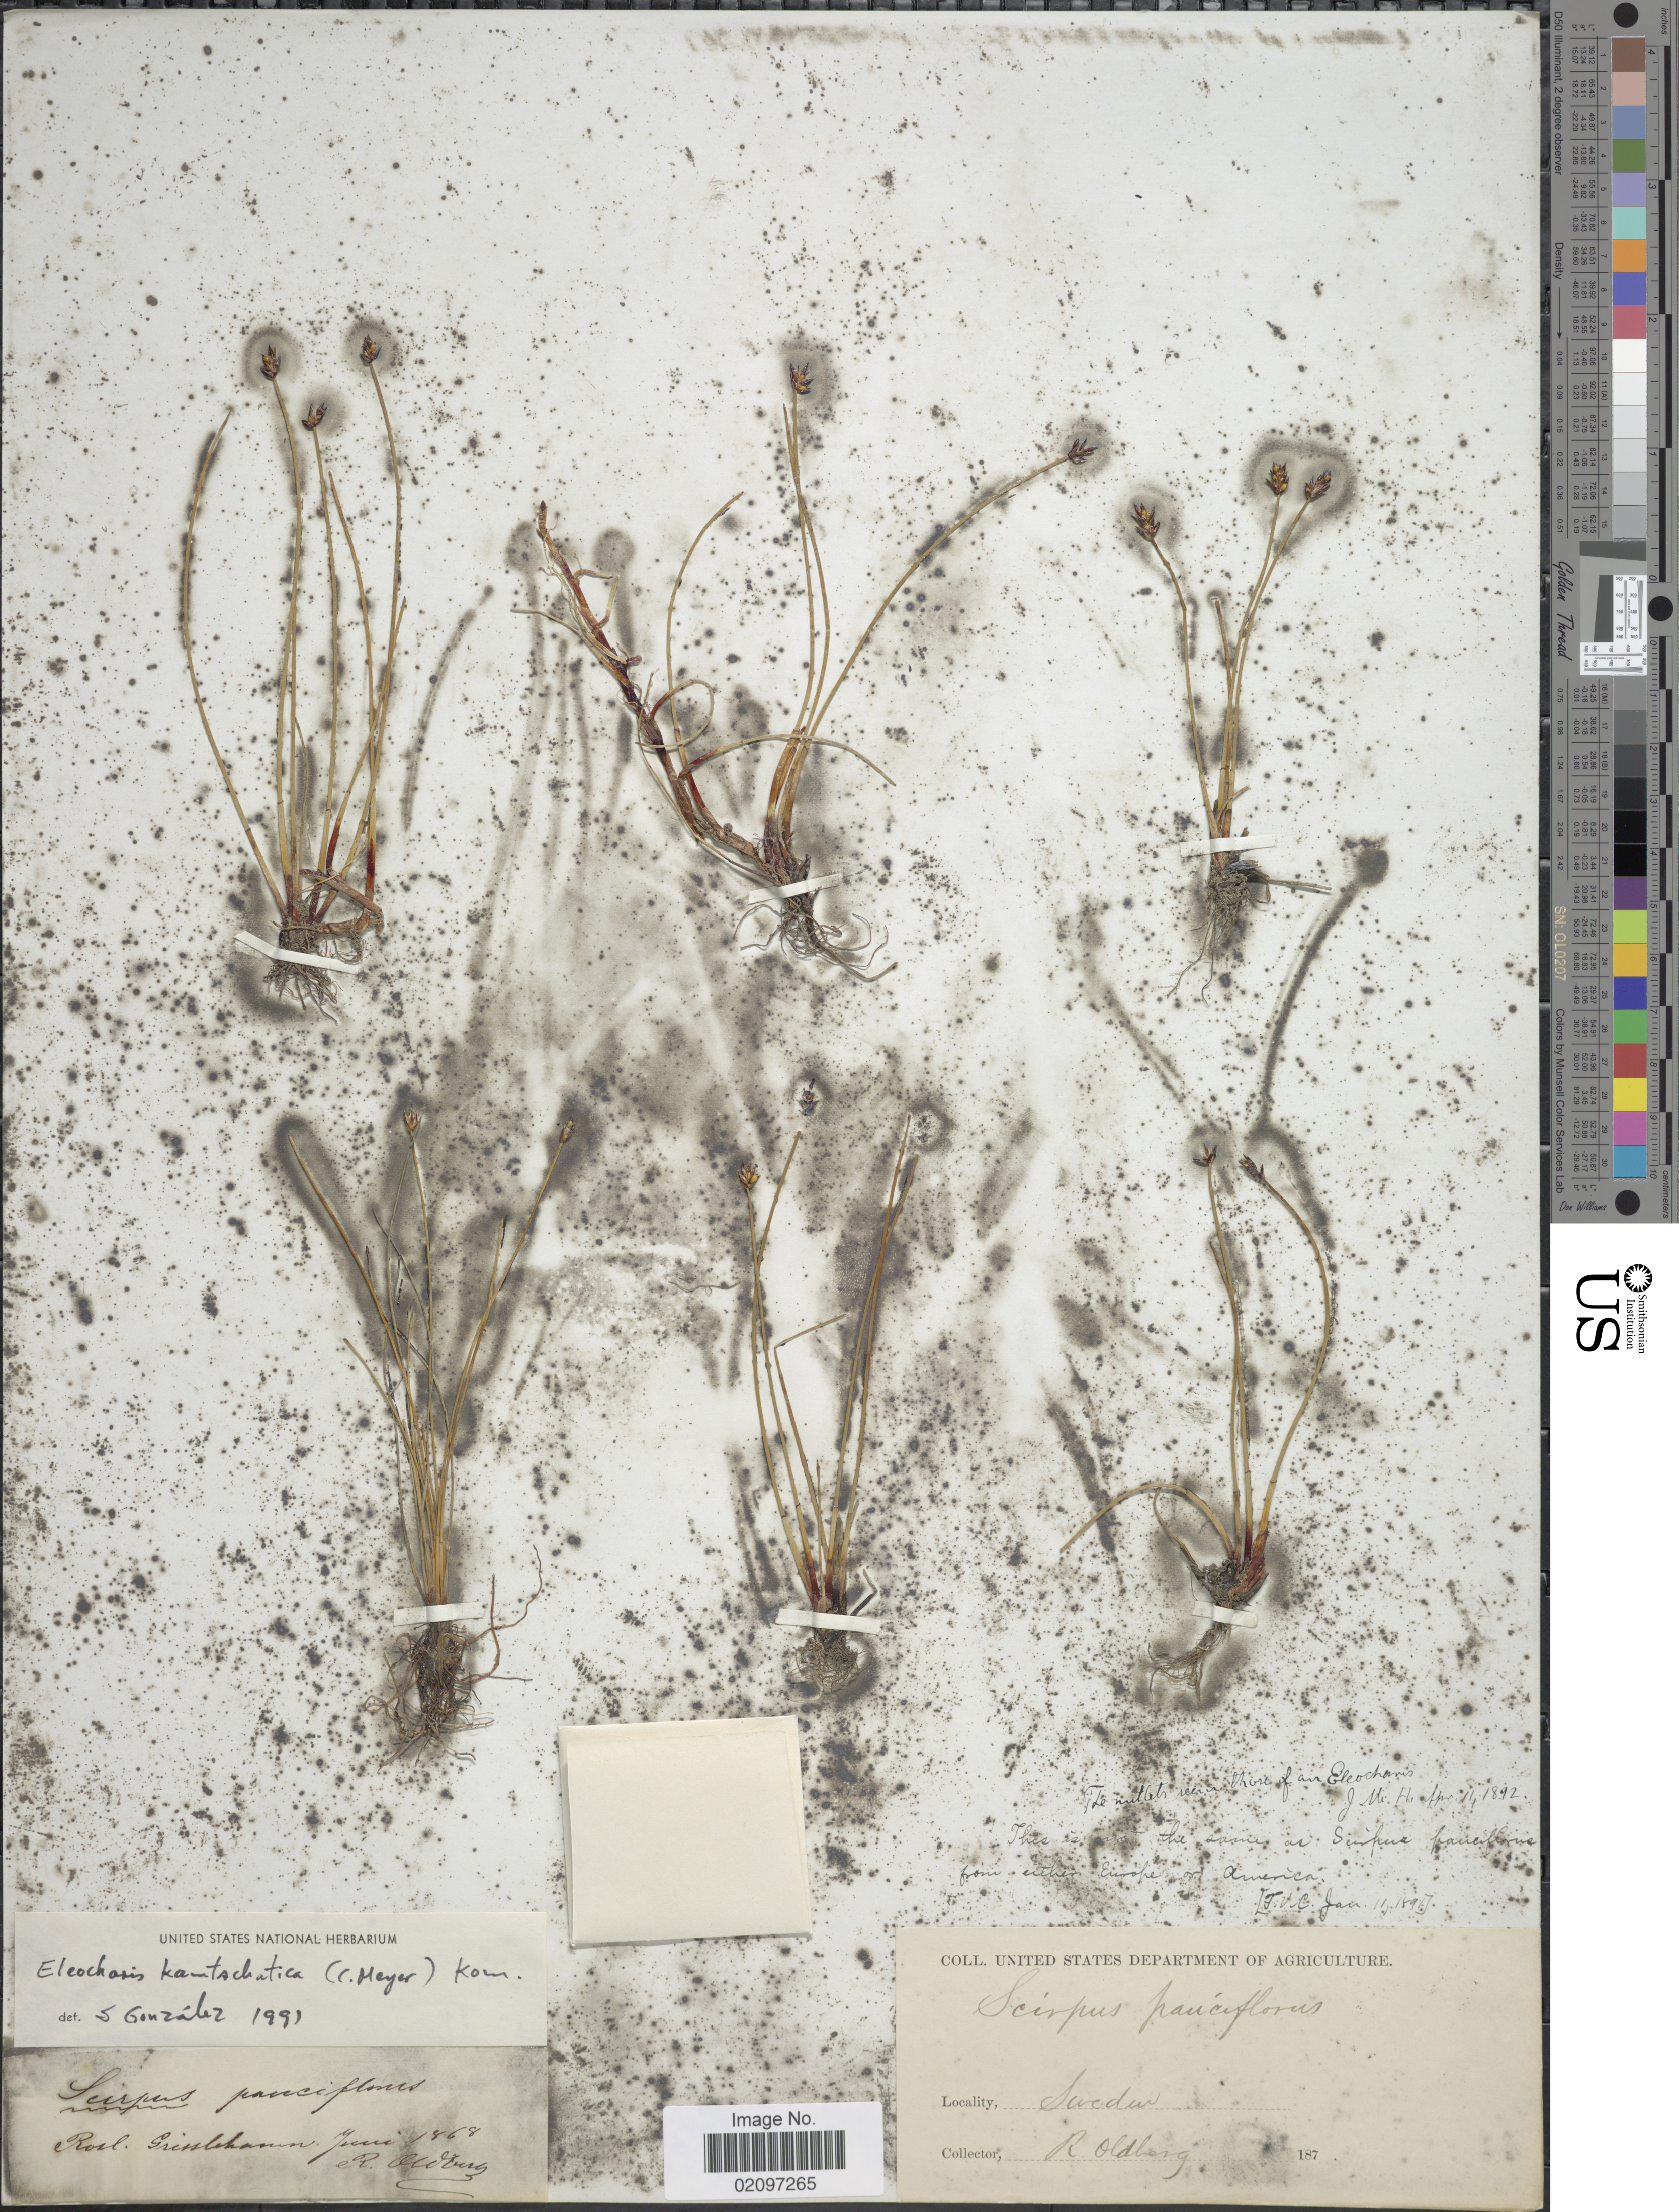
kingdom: Plantae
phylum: Tracheophyta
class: Liliopsida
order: Poales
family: Cyperaceae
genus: Eleocharis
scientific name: Eleocharis kamtschatica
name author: (C.A. Mey.) Kom.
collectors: R. Oldberg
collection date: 1868-06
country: Sweden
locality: Rosl., Grisslehamn